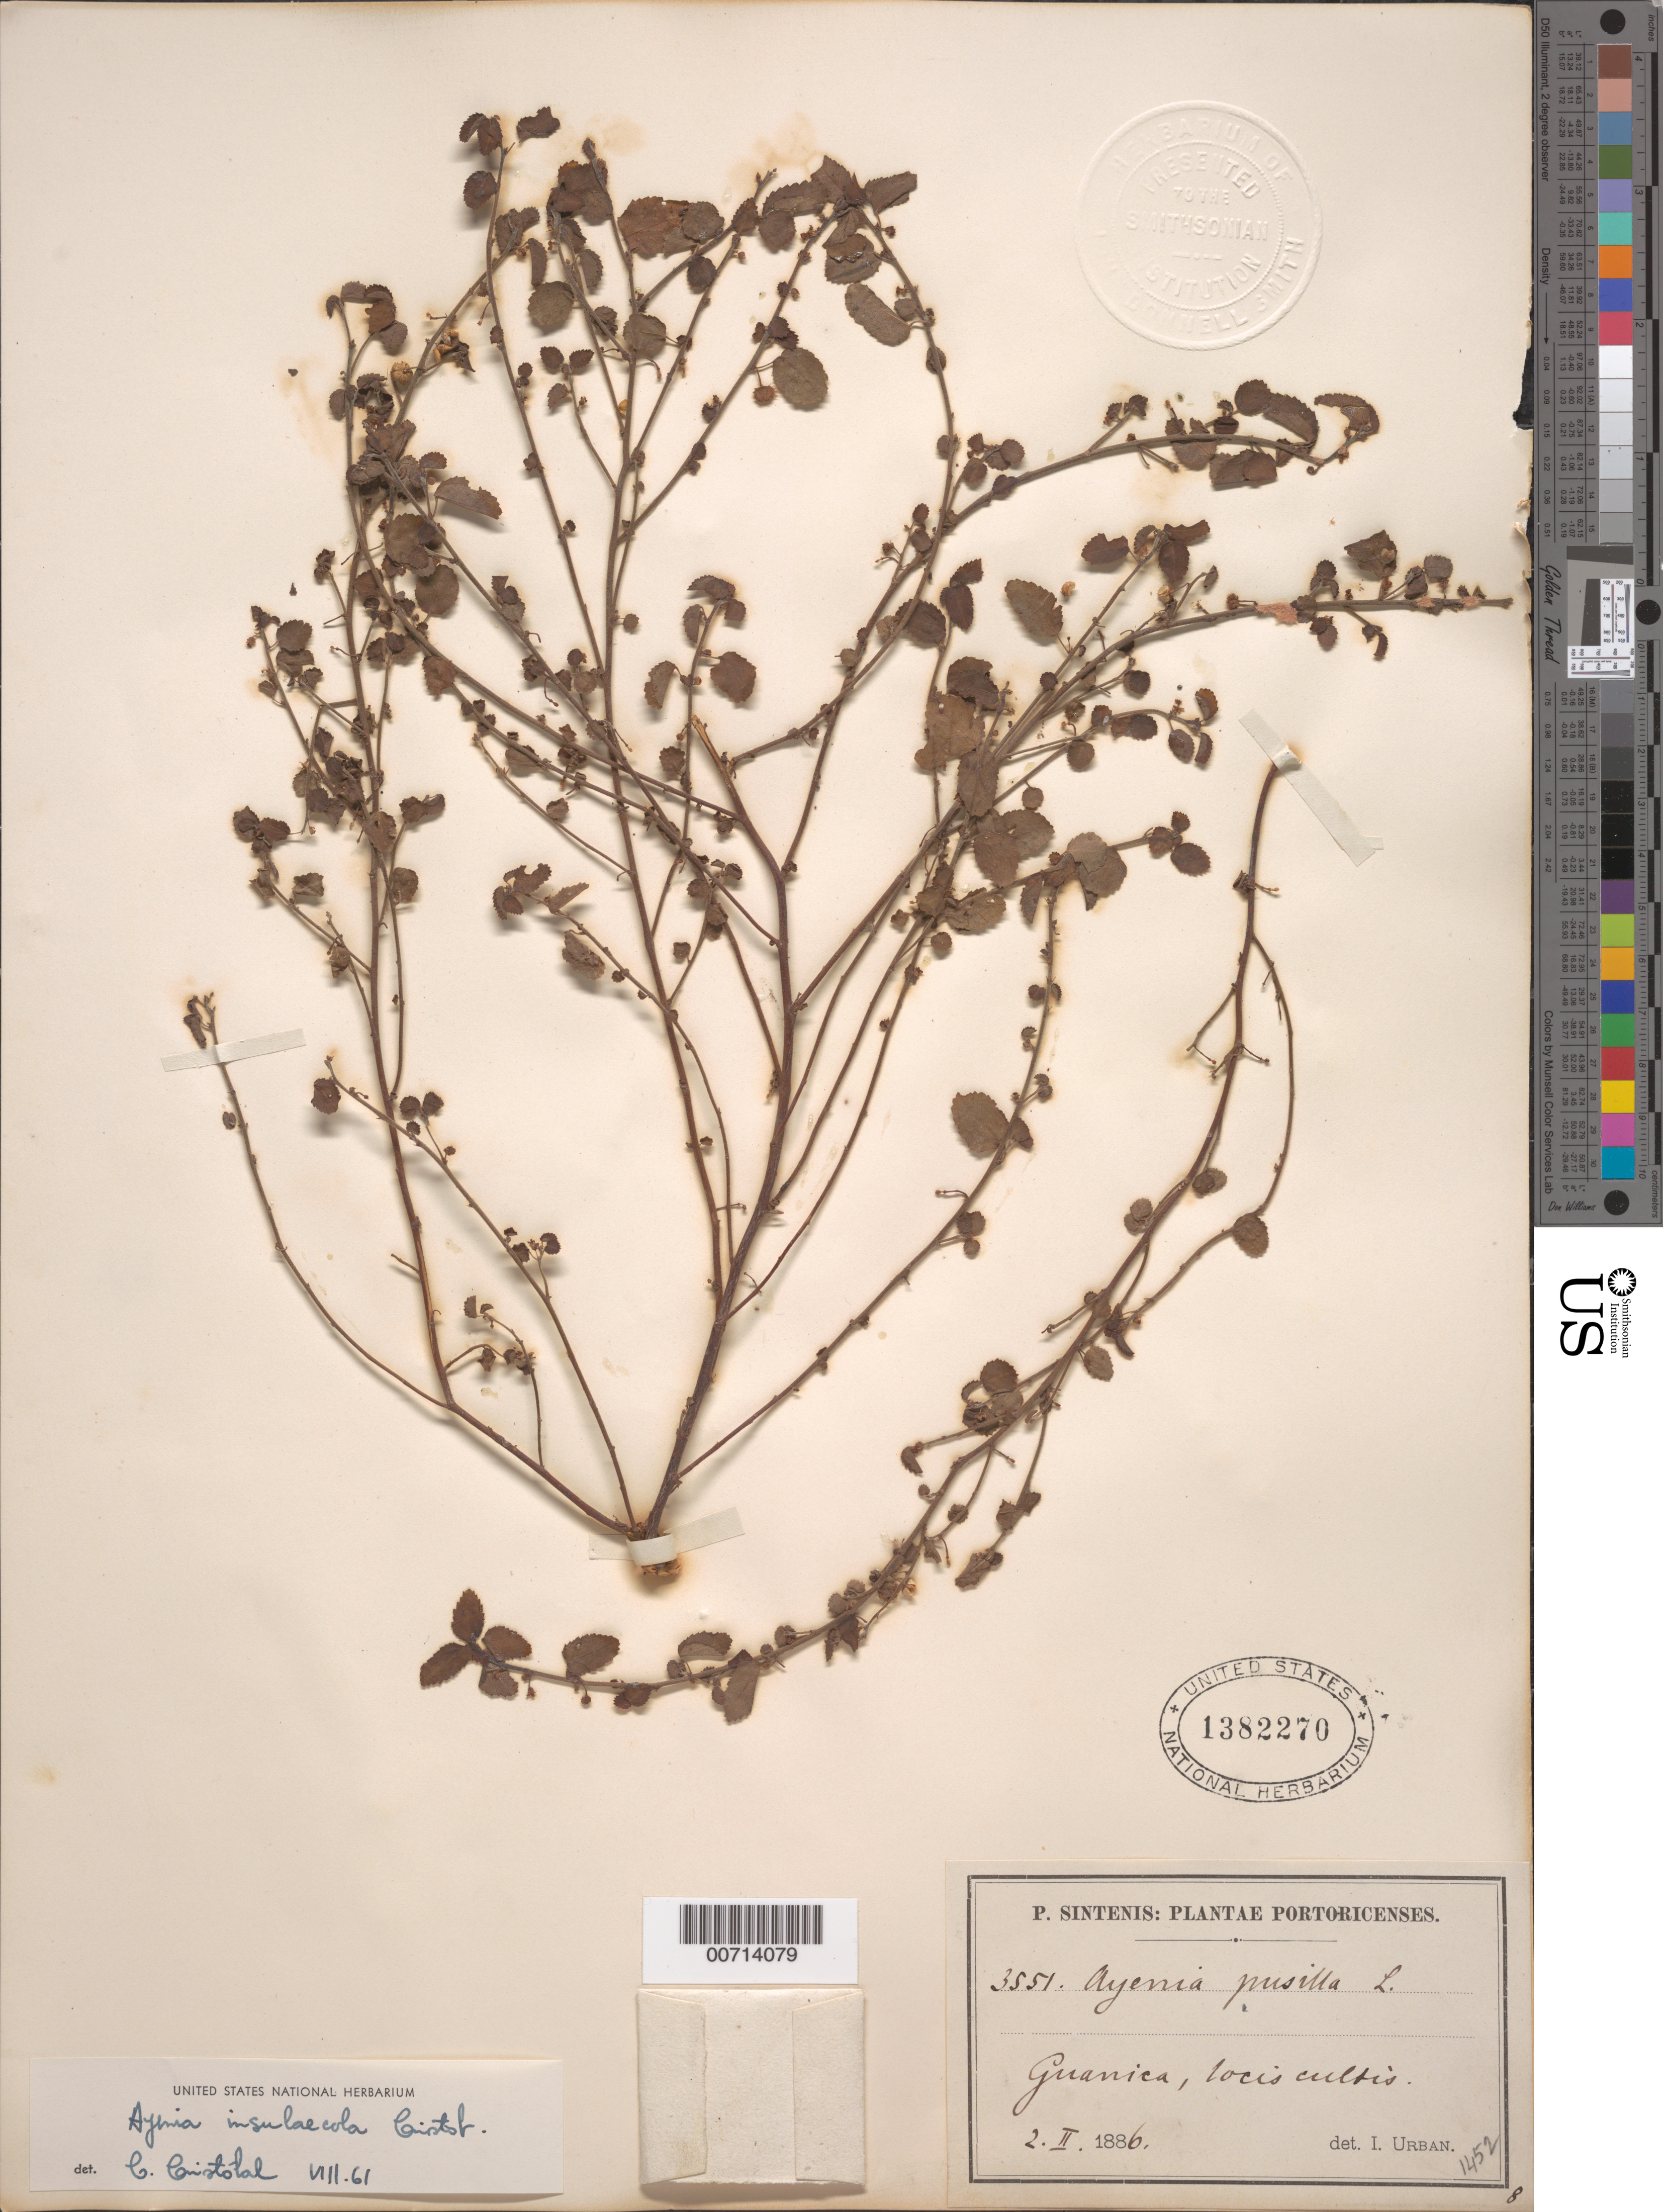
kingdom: Plantae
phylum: Tracheophyta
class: Magnoliopsida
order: Malvales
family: Malvaceae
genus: Ayenia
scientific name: Ayenia insulicola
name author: Cristóbal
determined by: Cristóbal, C.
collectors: P. Sintenis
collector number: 3551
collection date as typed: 02 Feb 1886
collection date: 1886-02-02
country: Puerto Rico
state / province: Guánica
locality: Guanica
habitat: Loris cultis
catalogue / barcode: US 1382270